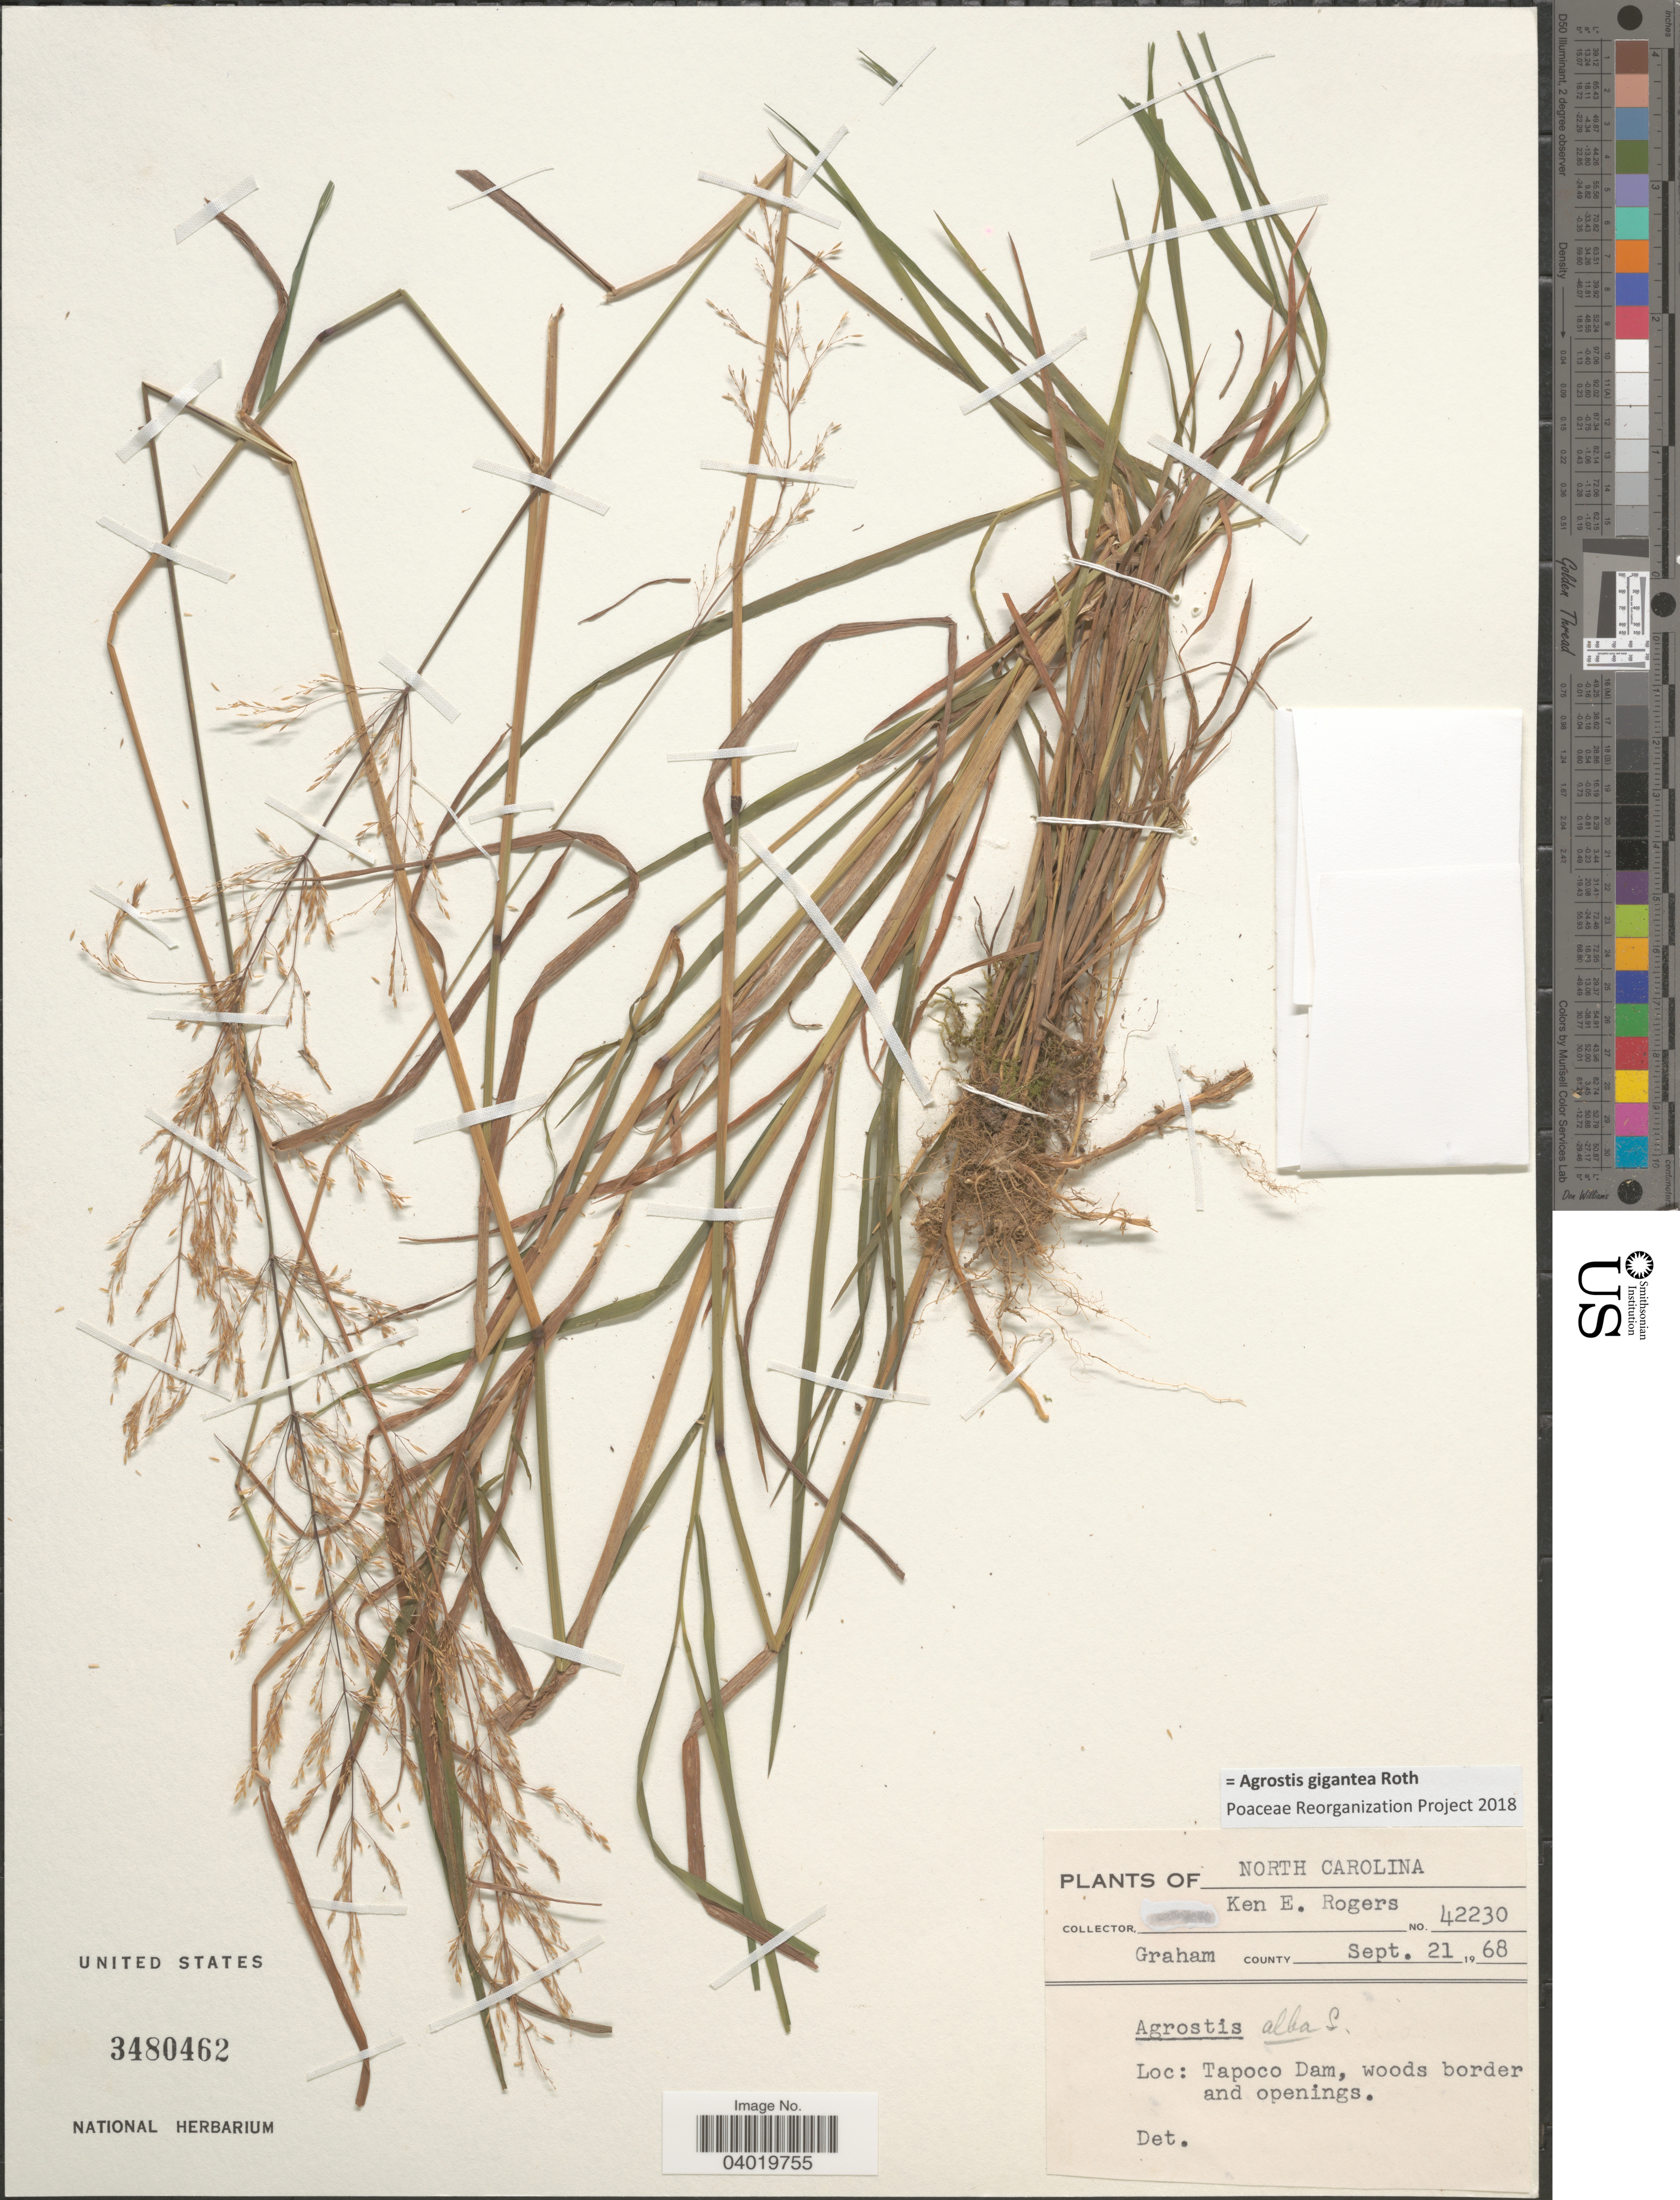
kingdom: Plantae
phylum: Tracheophyta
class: Liliopsida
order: Poales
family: Poaceae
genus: Agrostis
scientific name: Agrostis gigantea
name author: Roth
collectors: K. Rogers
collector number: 42230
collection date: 1968-09-21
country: United States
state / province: North Carolina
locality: Graham county. Tapoco Dam, woods border and openings.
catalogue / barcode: US 3480462